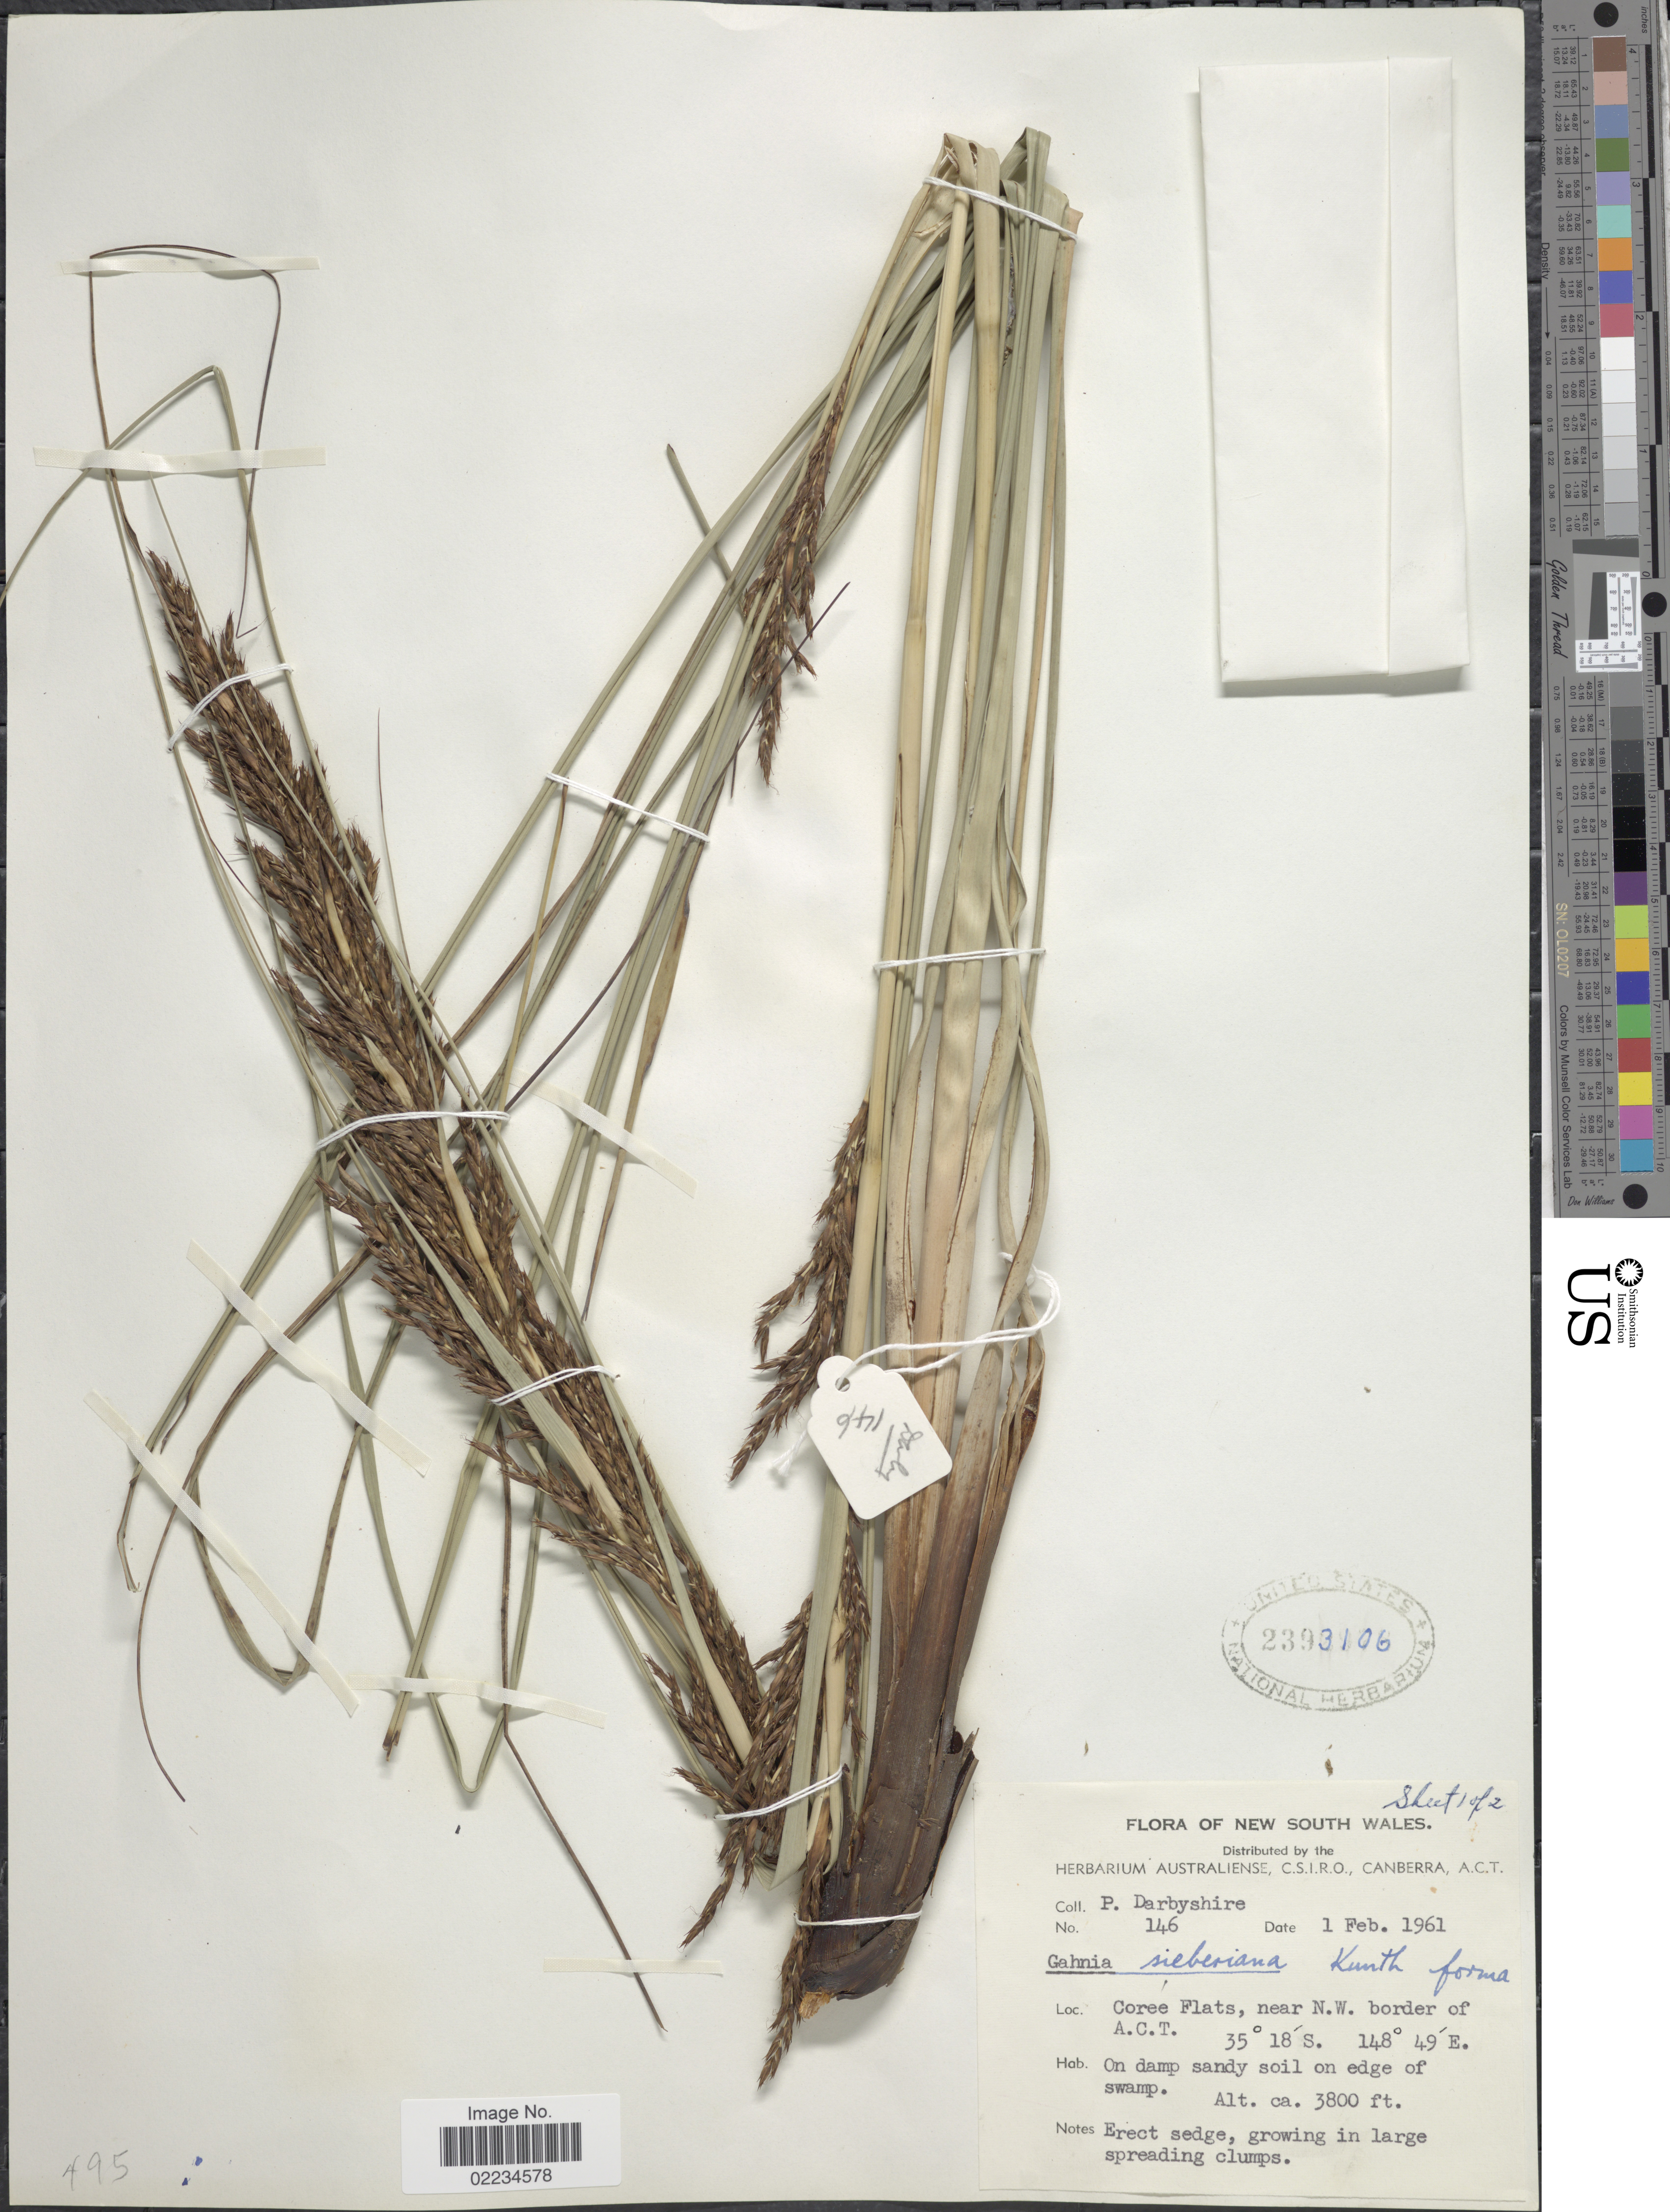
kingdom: Plantae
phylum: Tracheophyta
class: Liliopsida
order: Poales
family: Cyperaceae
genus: Gahnia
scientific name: Gahnia sieberiana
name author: Kunth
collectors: P. Darbyshire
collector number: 146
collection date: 1961-02-01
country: Australia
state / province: New South Wales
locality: Coree Flats, near N.W. border of A.C.T. On damp sandy soil on edge of swamp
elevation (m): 1158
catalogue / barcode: US 2393106